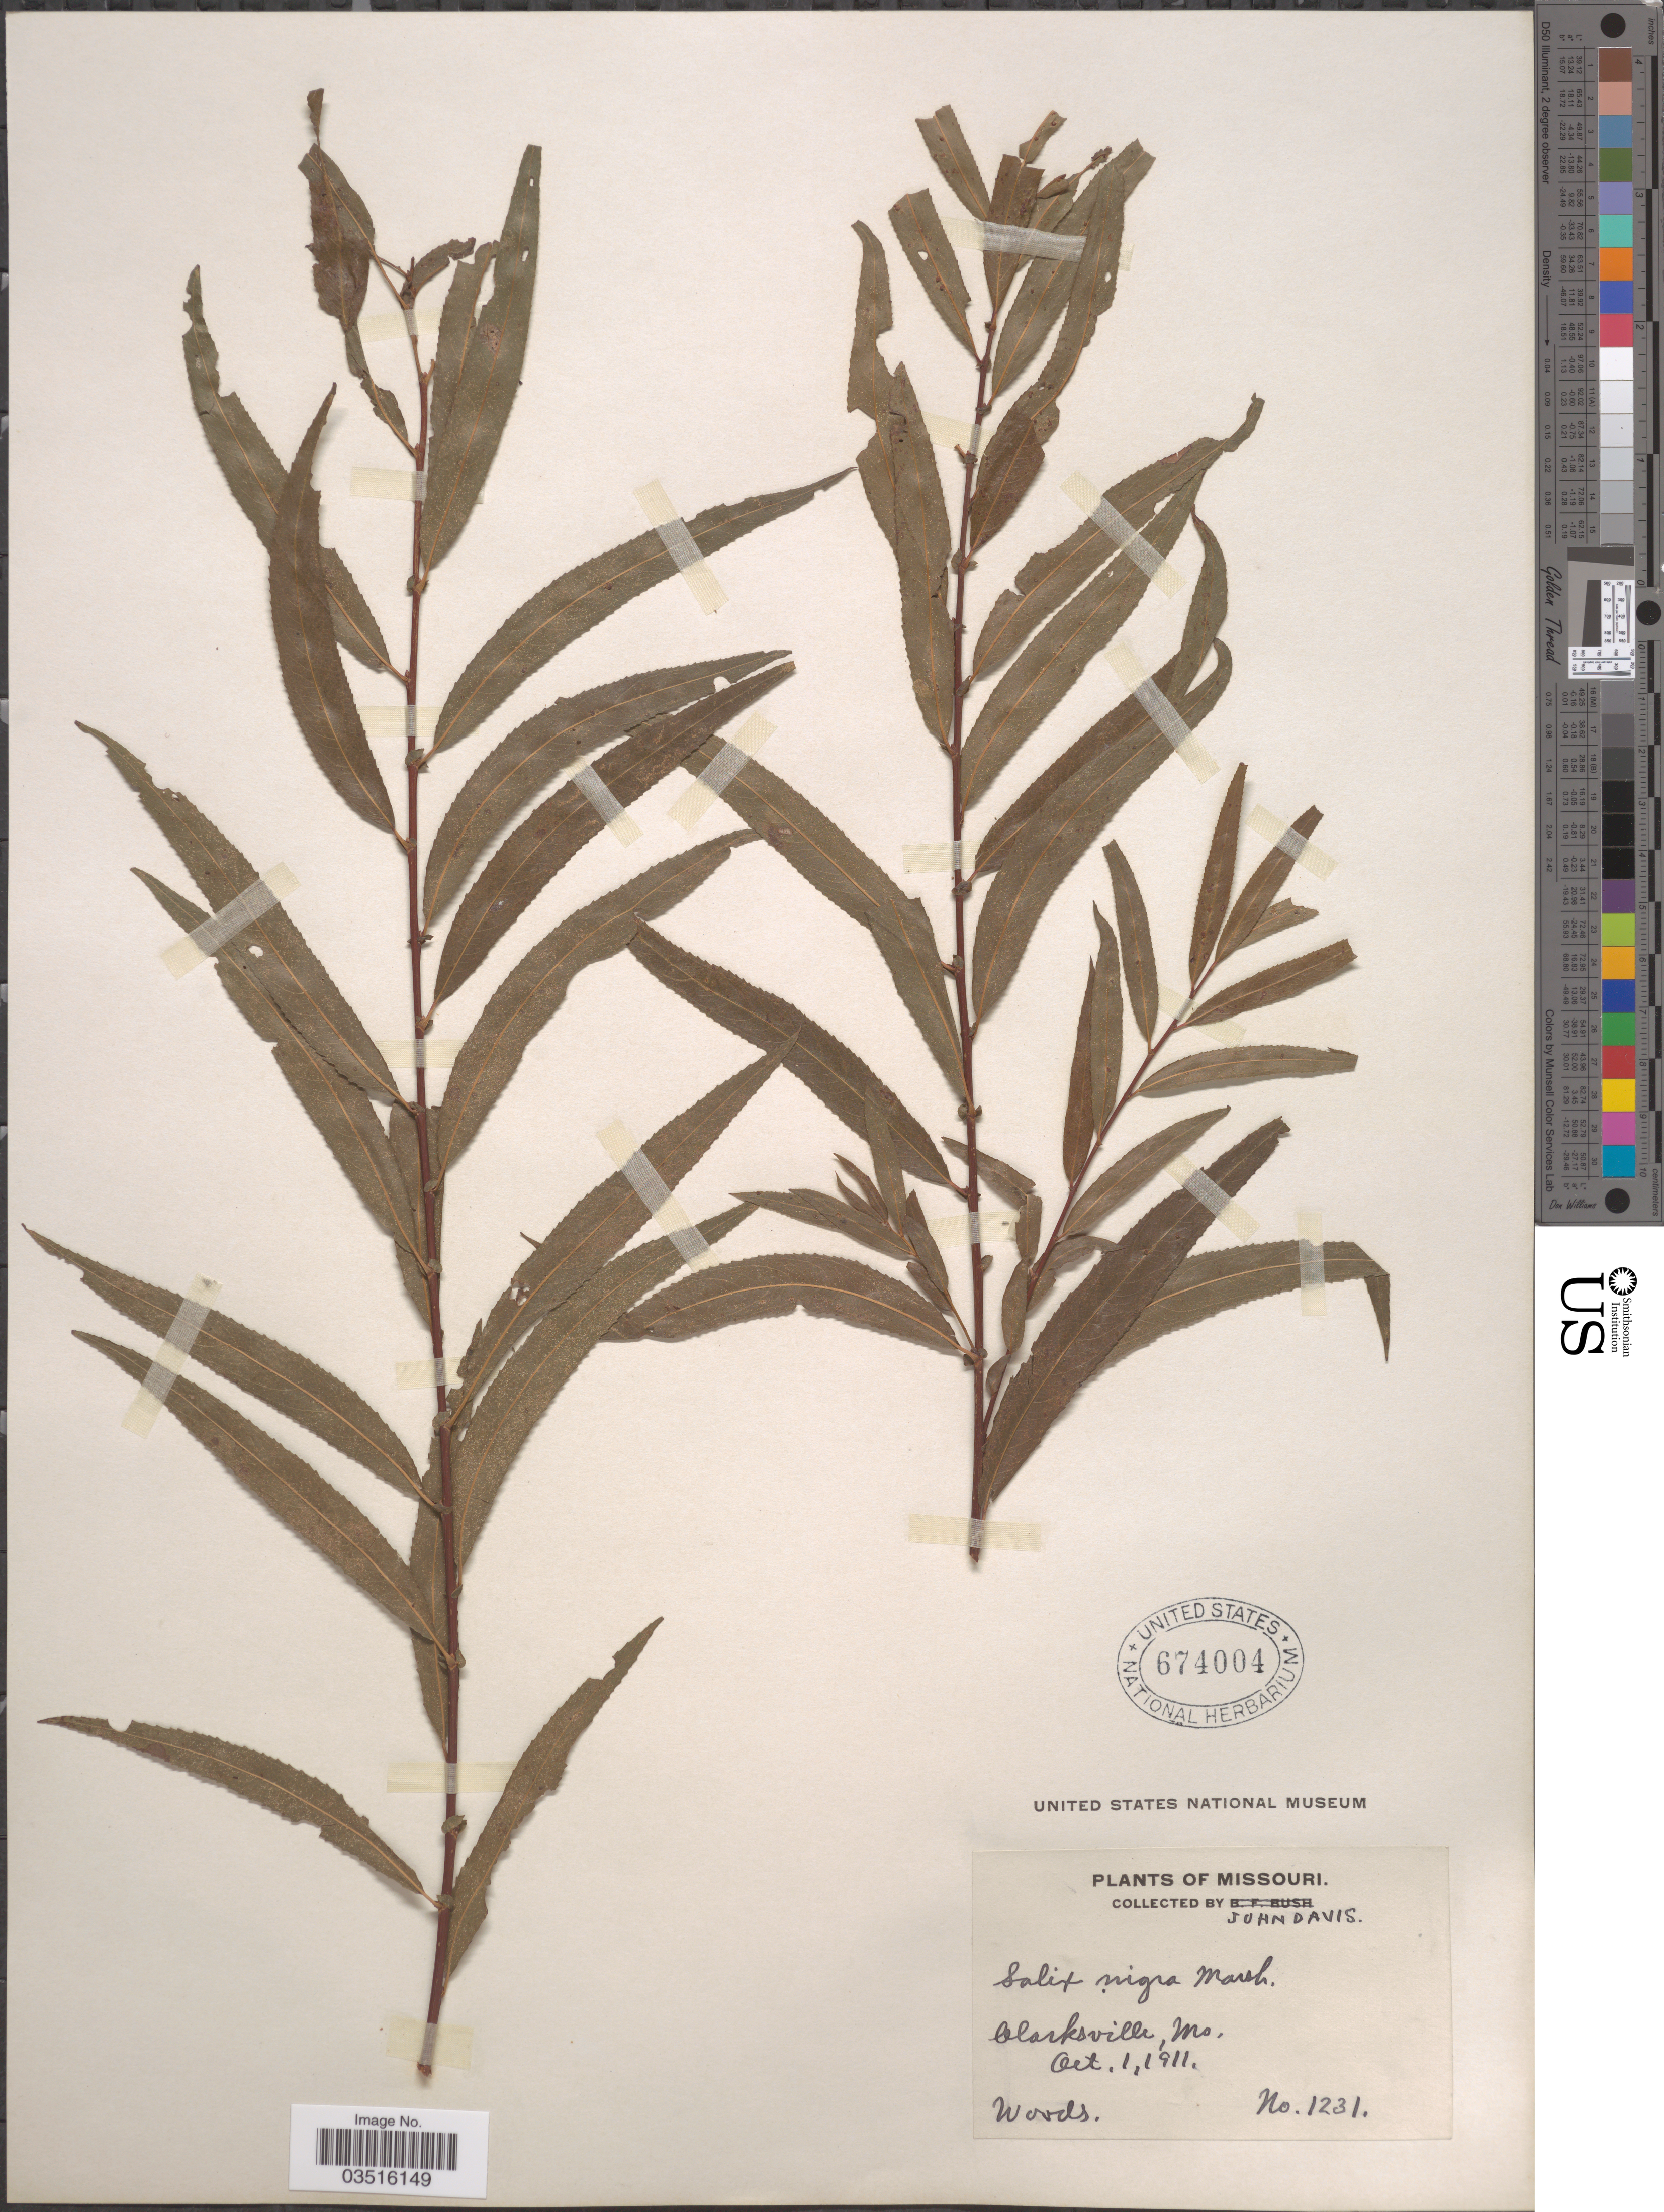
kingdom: Plantae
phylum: Tracheophyta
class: Magnoliopsida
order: Malpighiales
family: Salicaceae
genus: Salix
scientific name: Salix nigra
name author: Marshall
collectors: J. Davis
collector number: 1231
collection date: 1911-10-01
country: United States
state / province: Missouri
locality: Clarksville.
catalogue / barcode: US 674004